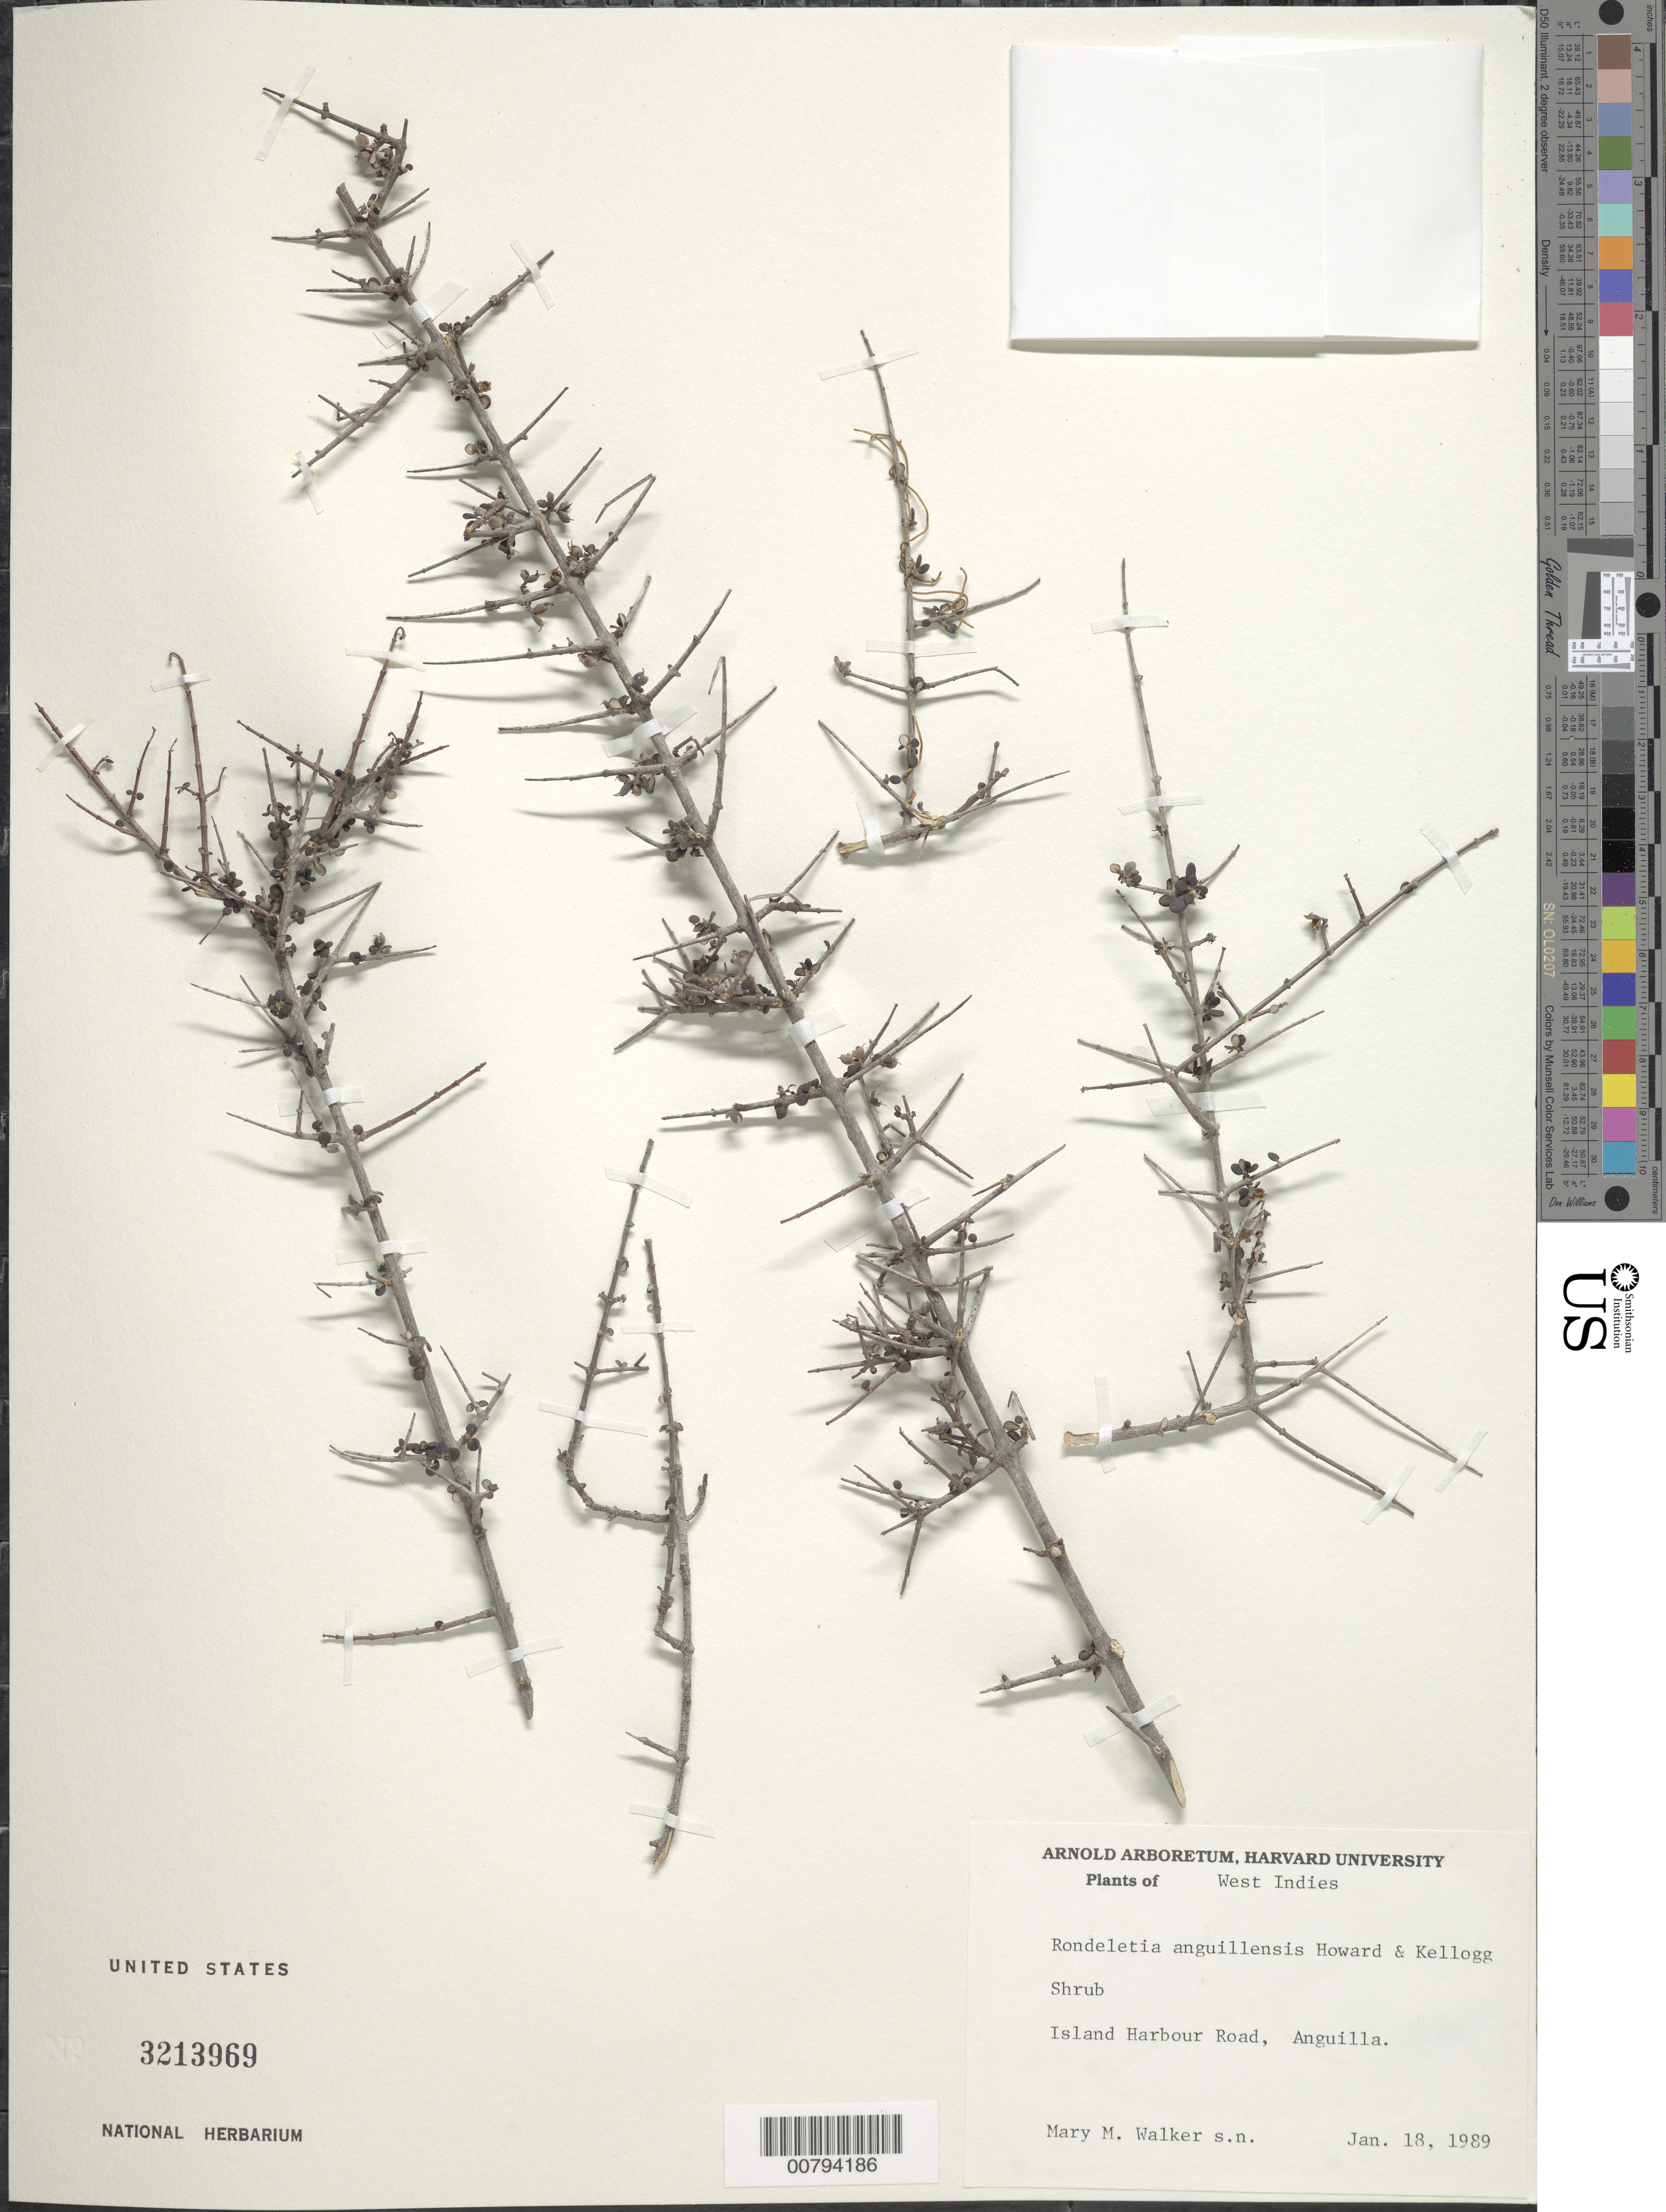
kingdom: Plantae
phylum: Tracheophyta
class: Magnoliopsida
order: Gentianales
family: Rubiaceae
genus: Rondeletia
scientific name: Rondeletia anguillensis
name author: R.A. Howard & E.A. Kellogg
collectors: M. Walker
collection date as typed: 18 Jan 1989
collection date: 1989-01-18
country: Anguilla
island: Anguilla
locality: Island Harbor Road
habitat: Along road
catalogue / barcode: US 3213969